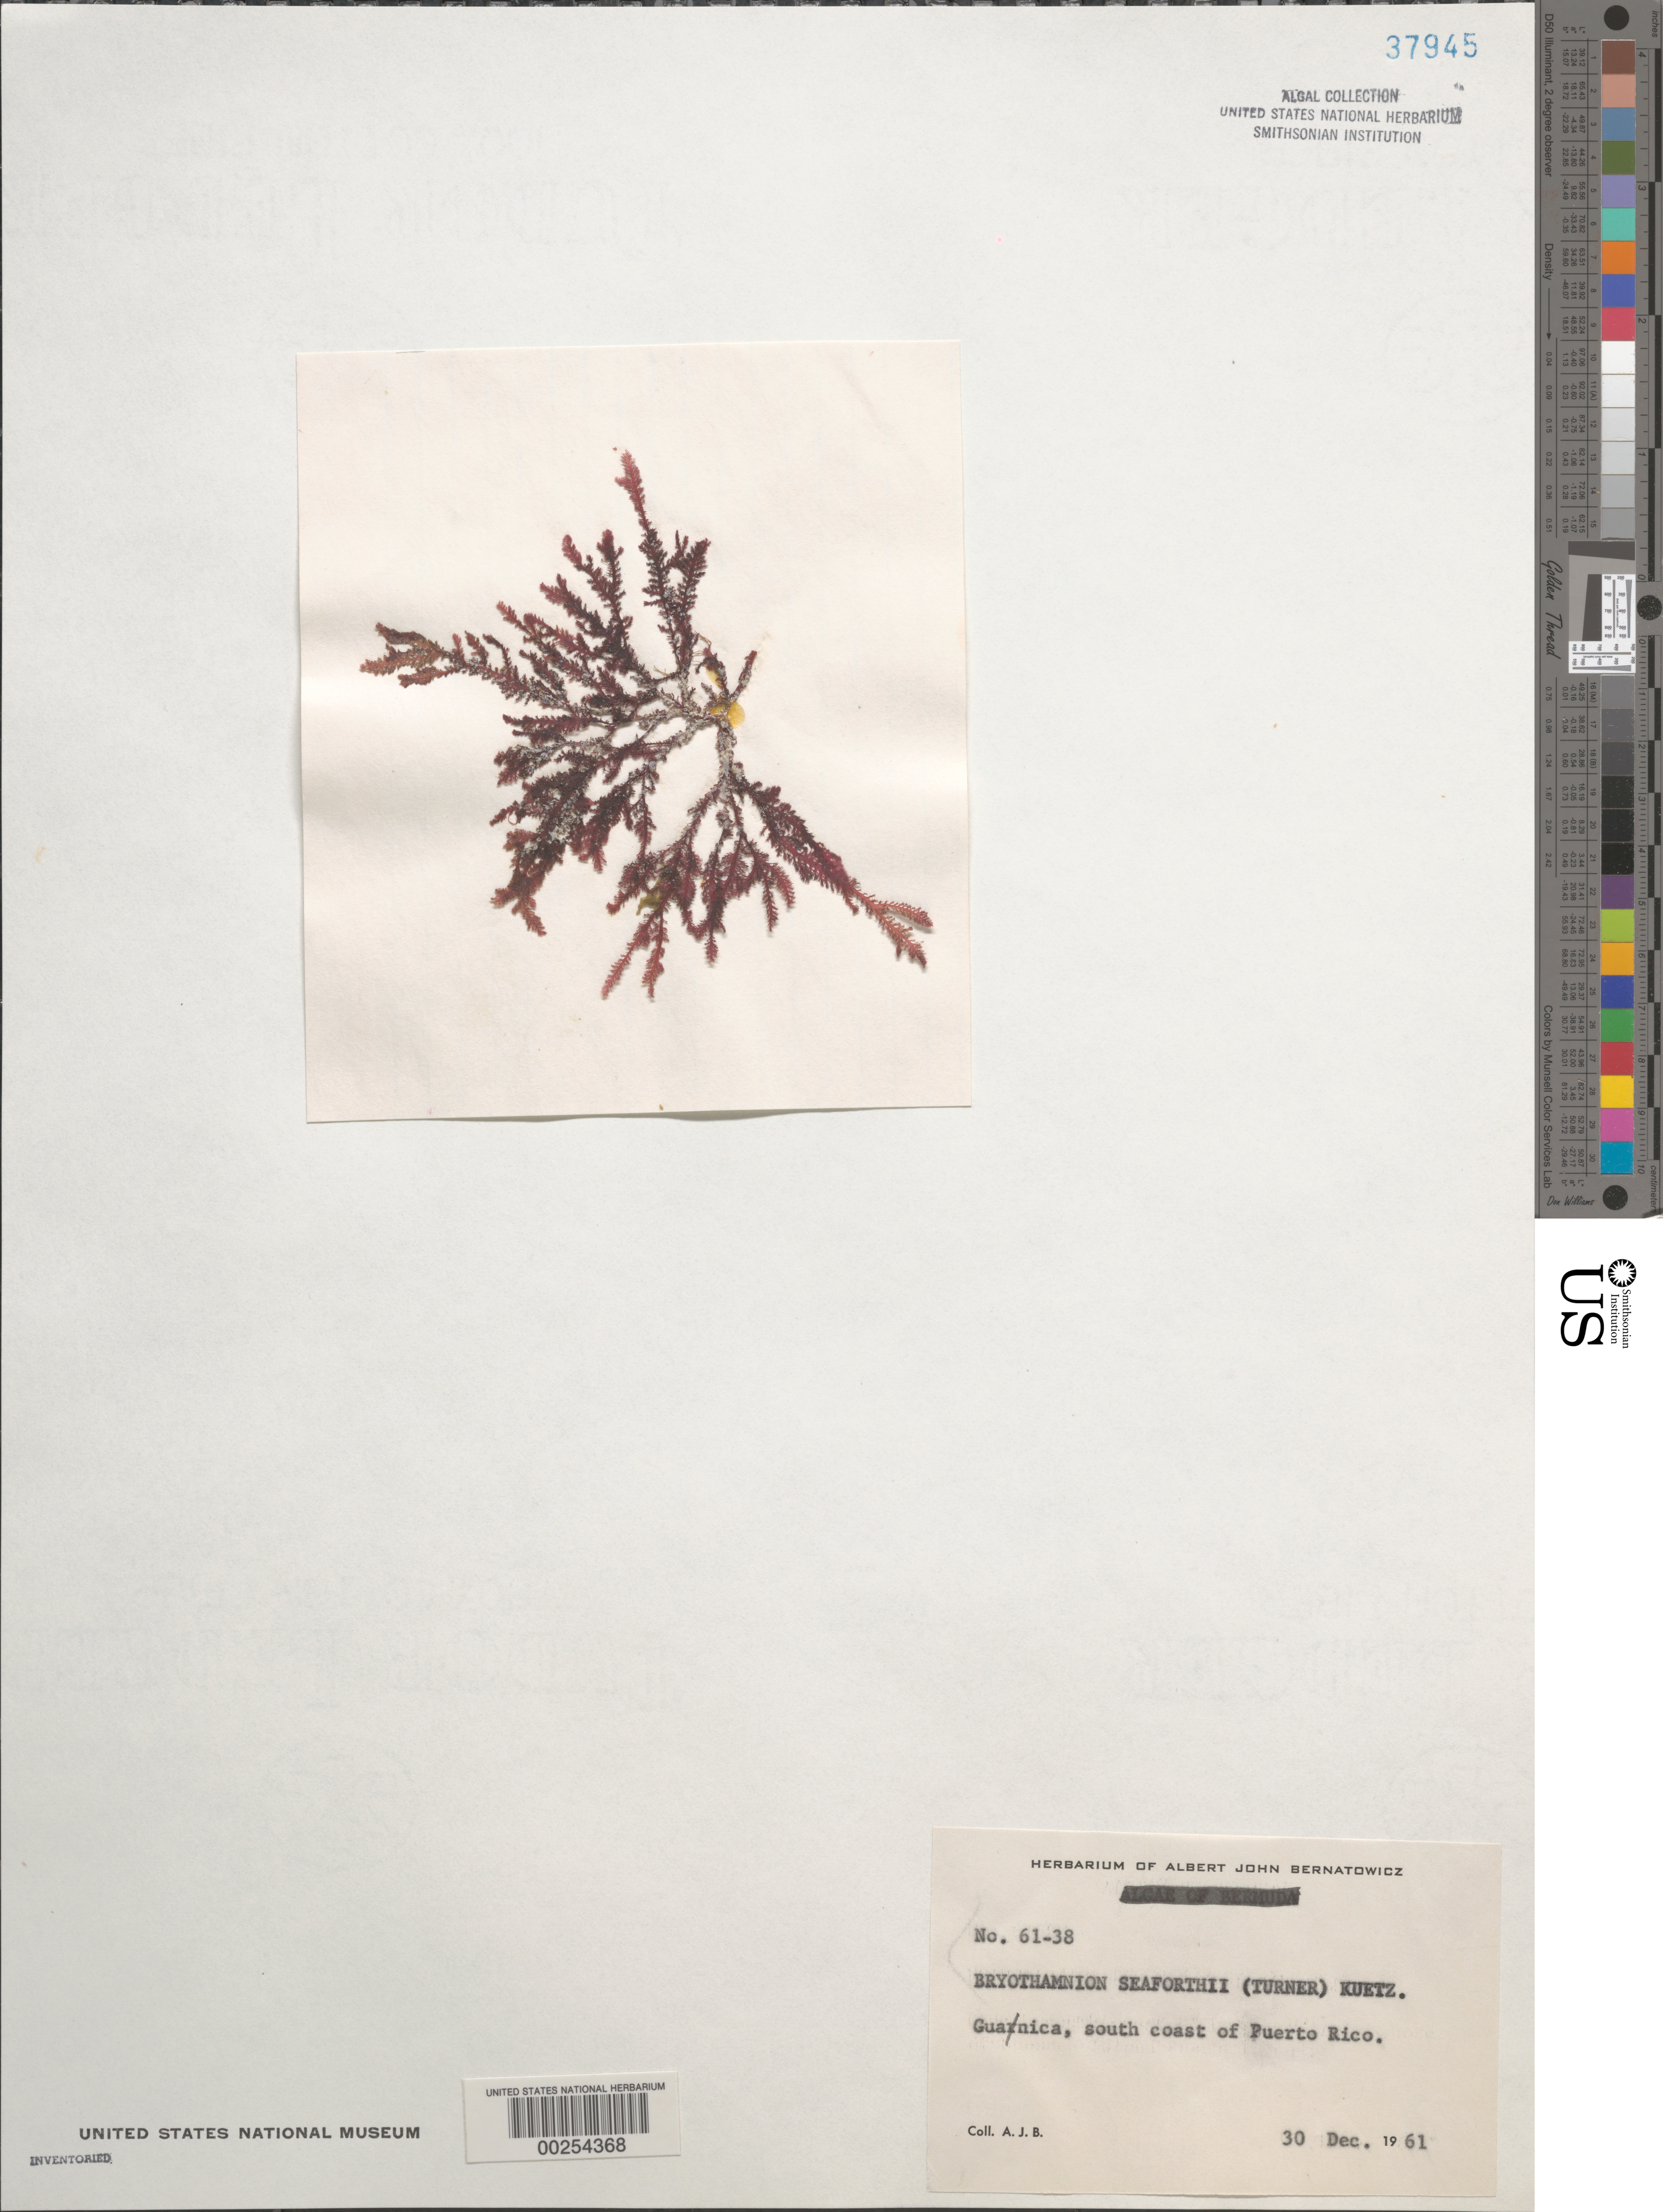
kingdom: Plantae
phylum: Rhodophyta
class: Florideophyceae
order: Ceramiales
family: Rhodomelaceae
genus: Bryothamnion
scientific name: Bryothamnion seaforthii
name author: (Turner) Kütz.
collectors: A. Bernatowicz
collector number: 61-38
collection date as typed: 30 Dec 1961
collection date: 1961-12-30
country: Puerto Rico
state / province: Guanica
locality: South coast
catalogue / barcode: US 37945